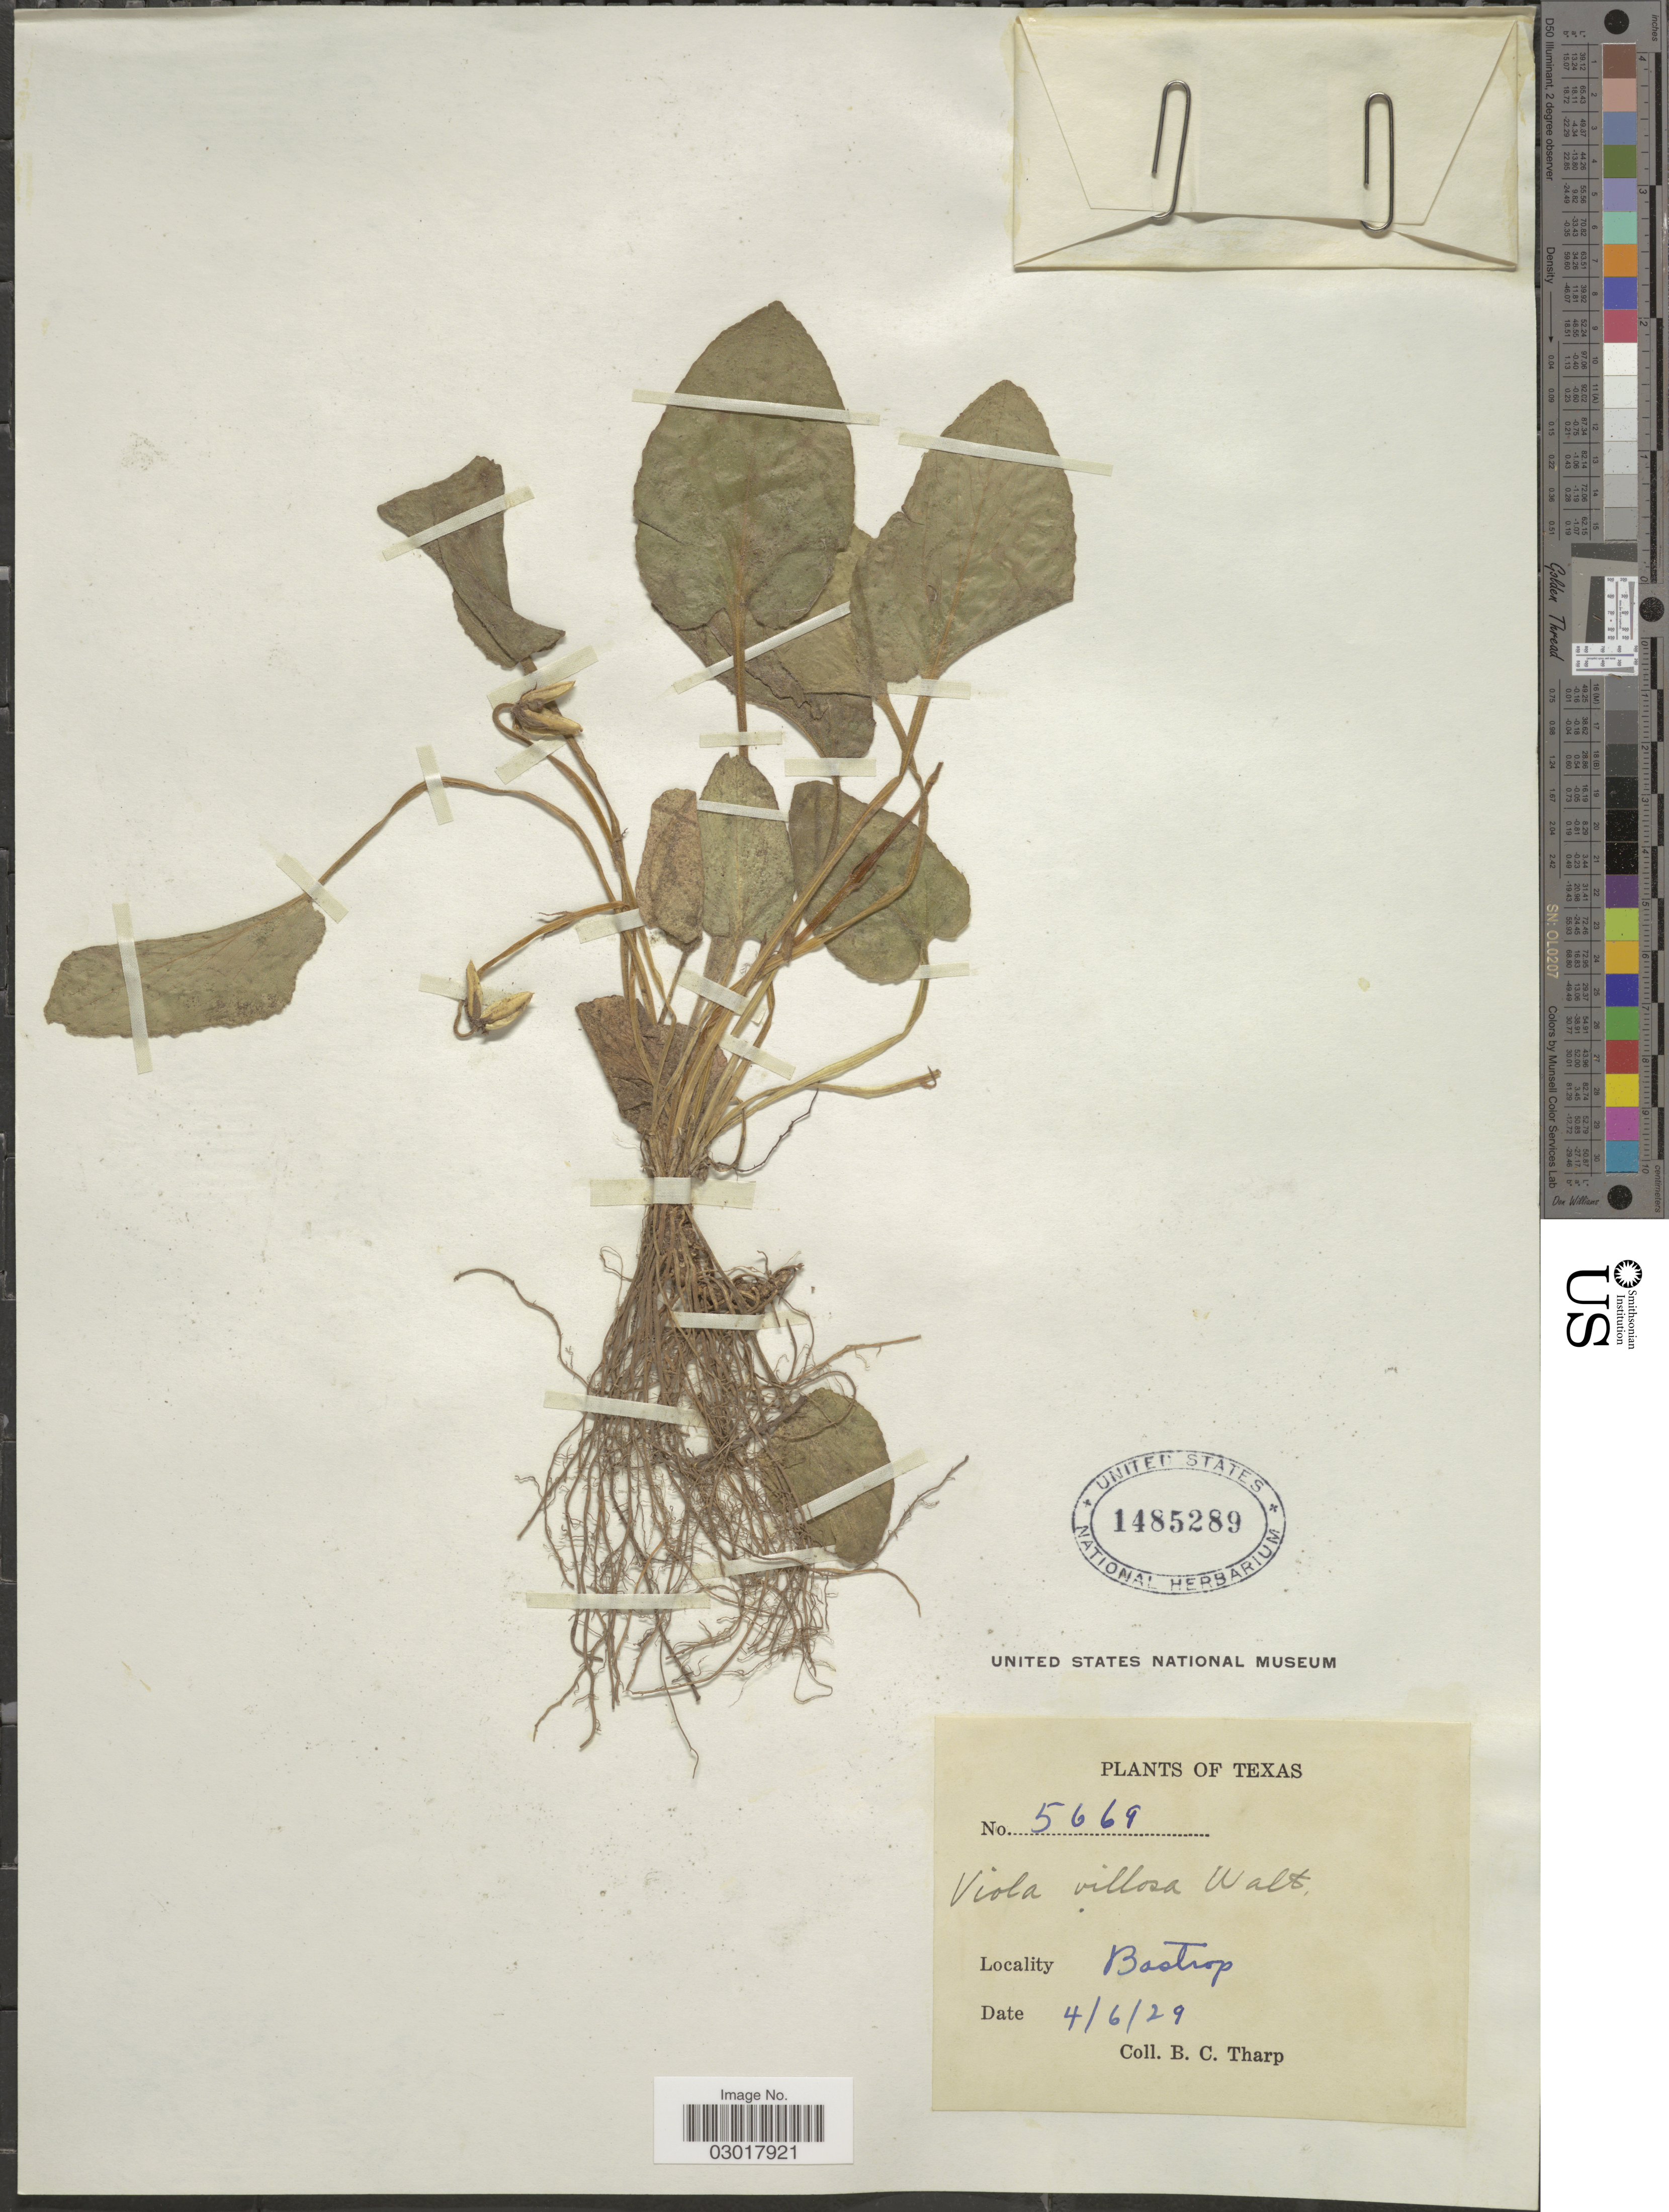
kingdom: Plantae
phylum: Tracheophyta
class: Magnoliopsida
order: Malpighiales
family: Violaceae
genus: Viola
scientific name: Viola villosa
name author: Walter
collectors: B. C. Tharp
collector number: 5669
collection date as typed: Transcribed d/m/y: 6/4/29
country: United States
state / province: Texas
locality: Bastrop.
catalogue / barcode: US 1485289